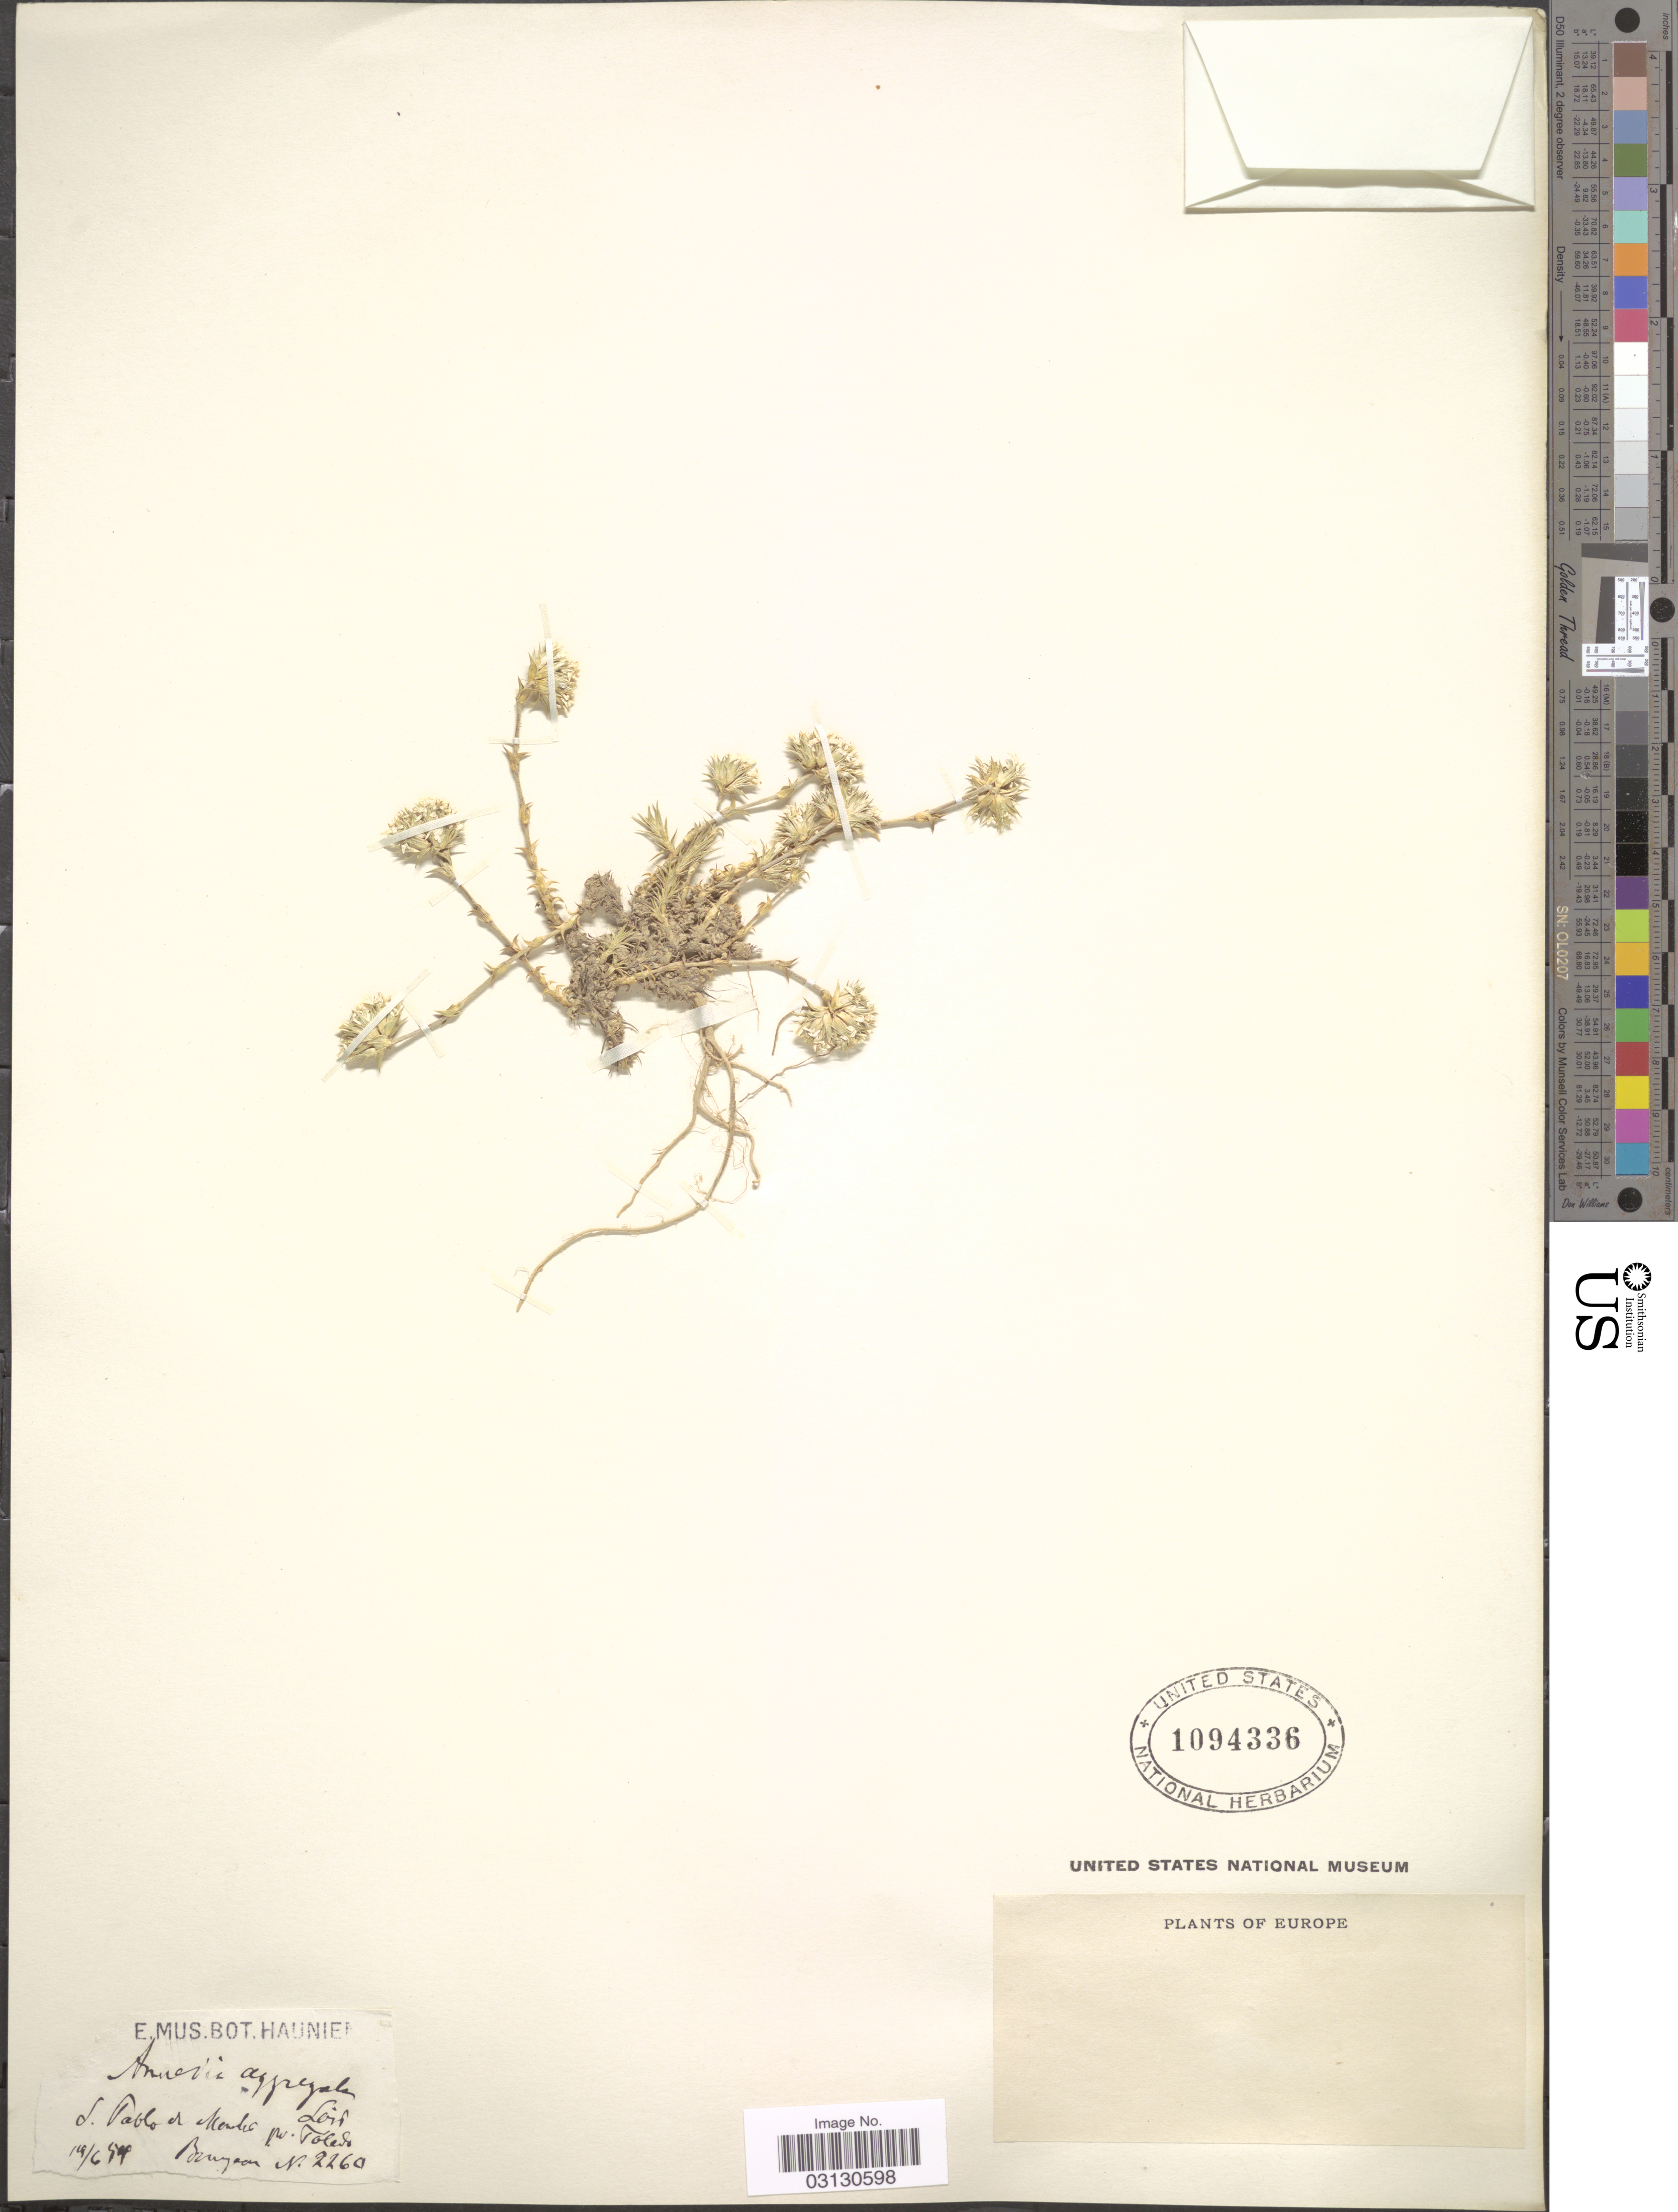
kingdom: Plantae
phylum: Tracheophyta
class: Magnoliopsida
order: Caryophyllales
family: Plumbaginaceae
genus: Limonium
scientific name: Limonium sp.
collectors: -. Bourgeau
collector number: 2260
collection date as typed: Transcribed d/m/y: 19/6/54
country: Spain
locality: Europe. S. Pablo de Montes pr. Lois, Toles.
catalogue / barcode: US 1094336